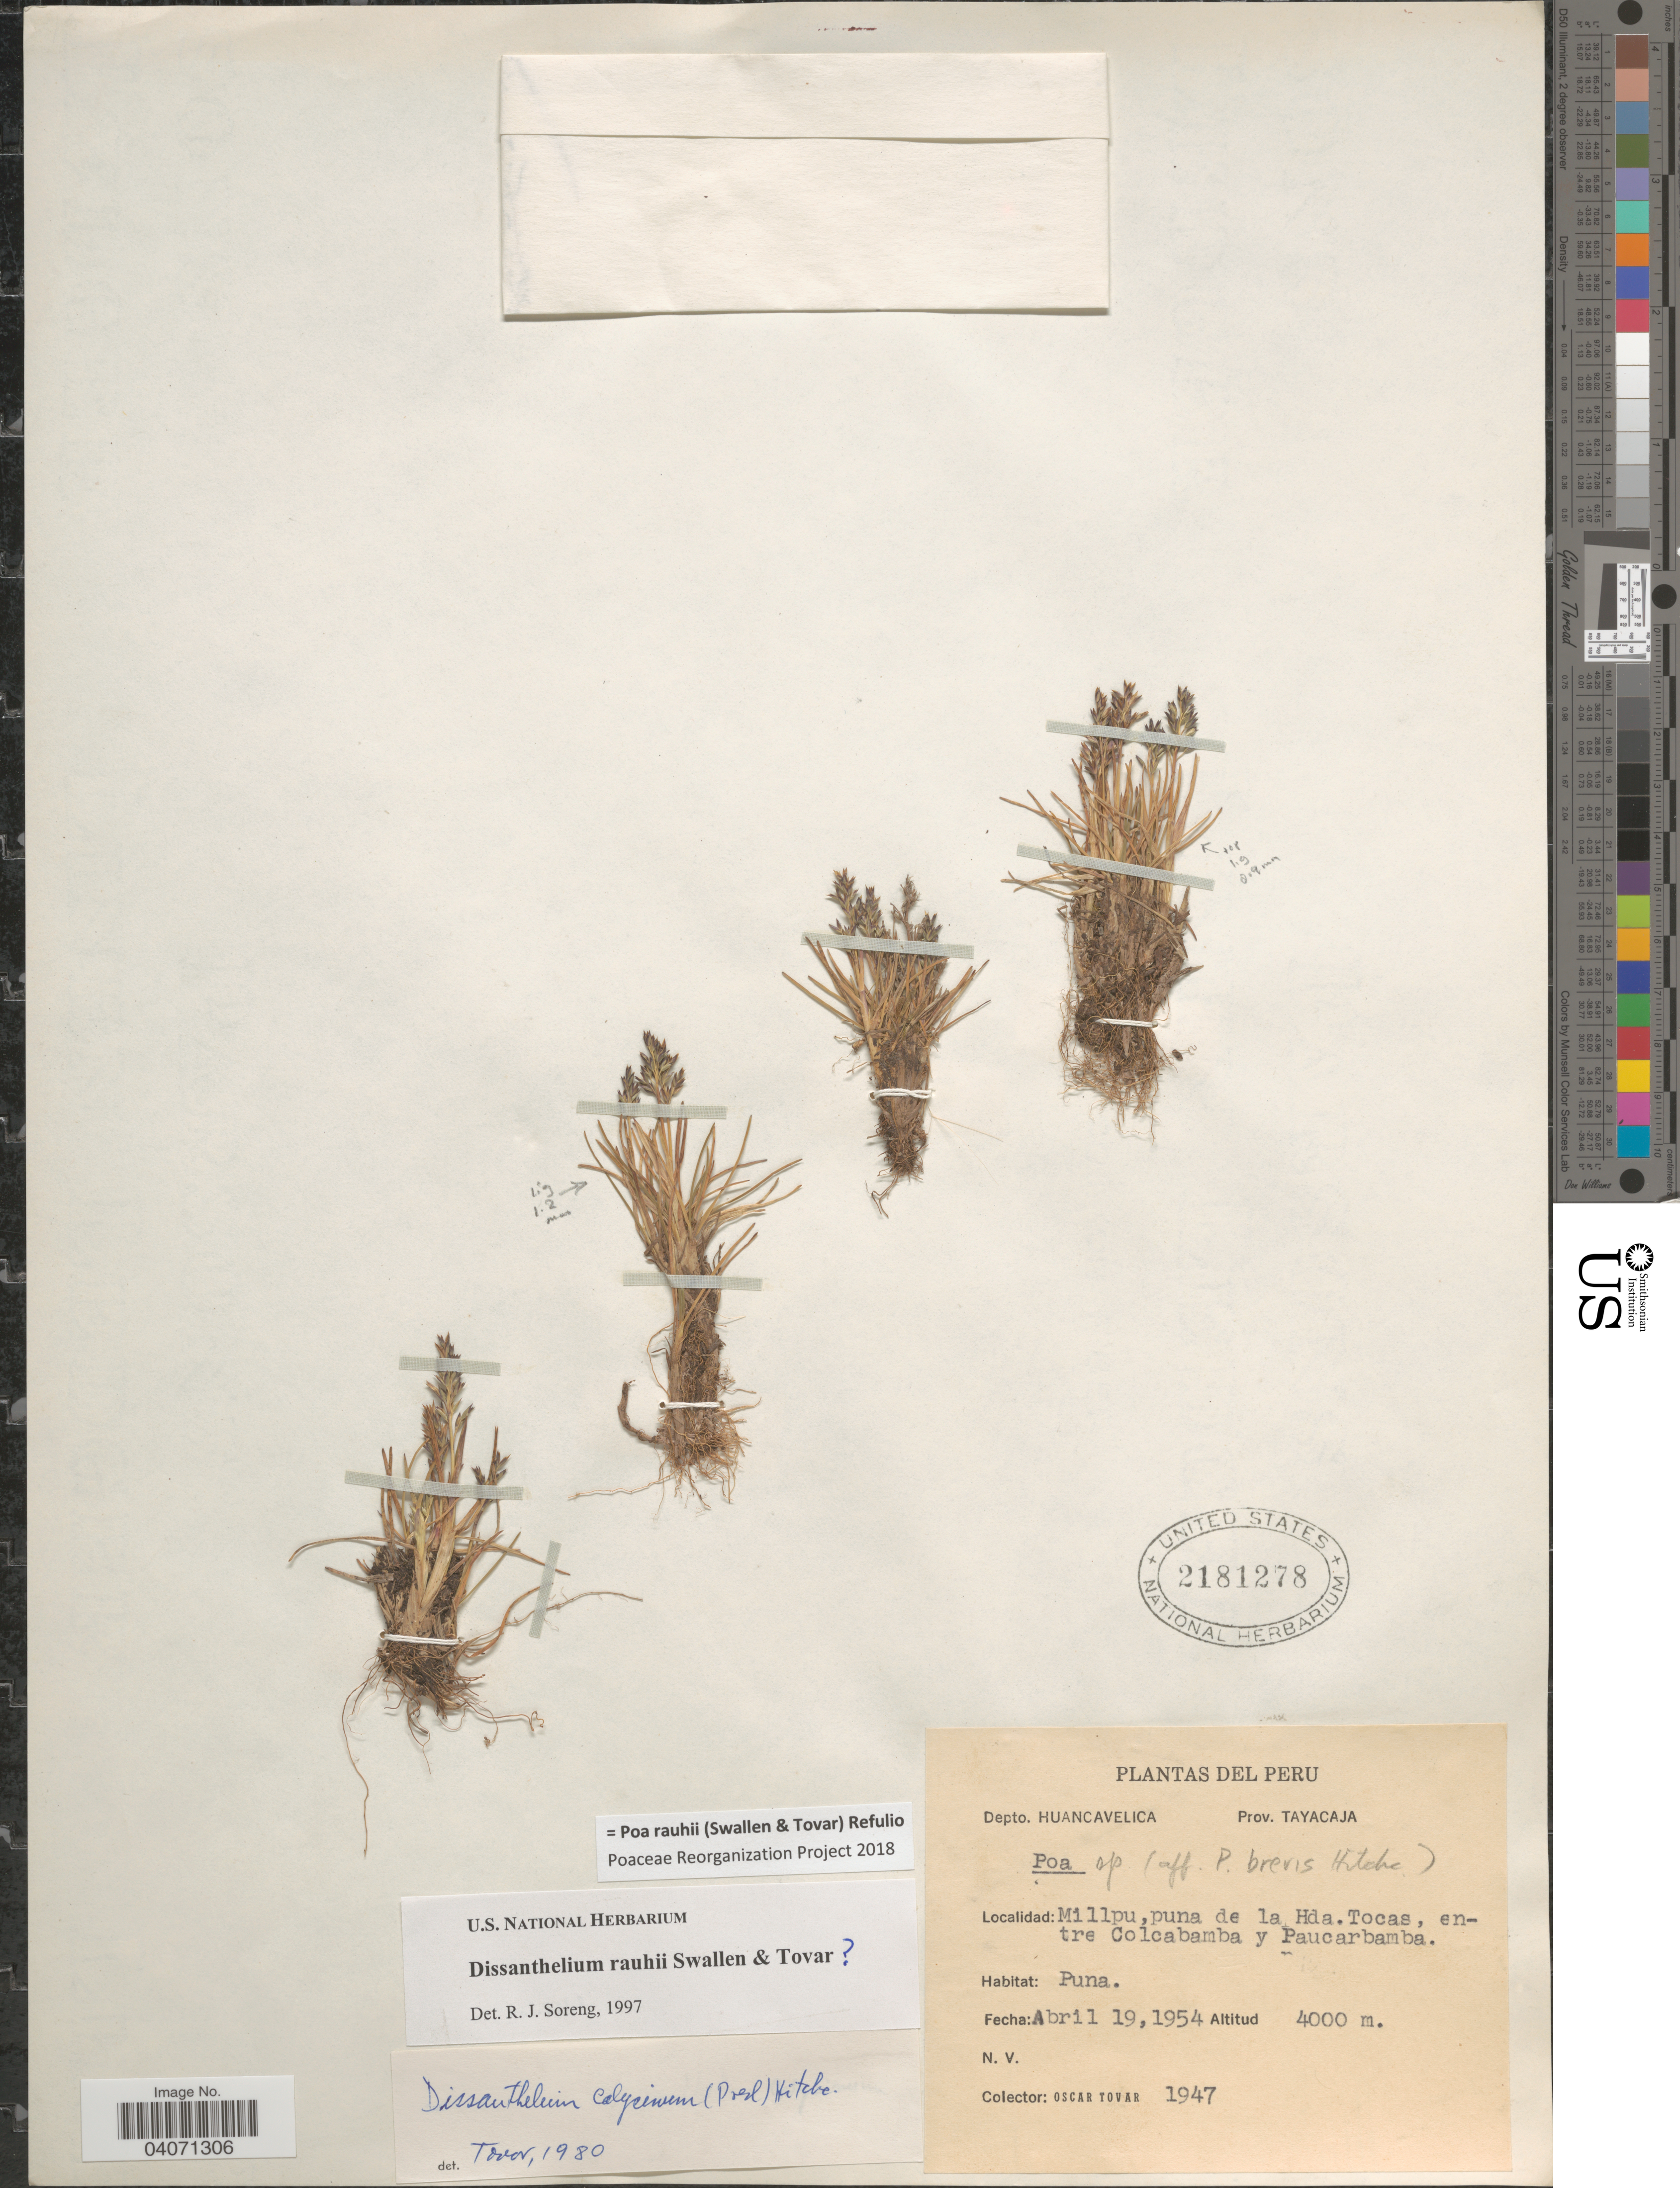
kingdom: Plantae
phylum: Tracheophyta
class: Liliopsida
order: Poales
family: Poaceae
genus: Poa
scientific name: Poa rauhii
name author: (Swallen & Tovar) Refulio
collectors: Ó. Tovar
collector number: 1947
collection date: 1954-04-19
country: Peru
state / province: Huancavelica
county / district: Tayacaja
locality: Dept. Huancavelica Prov. Tayacaja. Millpu, puna de la Hda. Tocas, entre Colcabamba y Paucarbamba.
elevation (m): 4000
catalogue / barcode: US 2181278